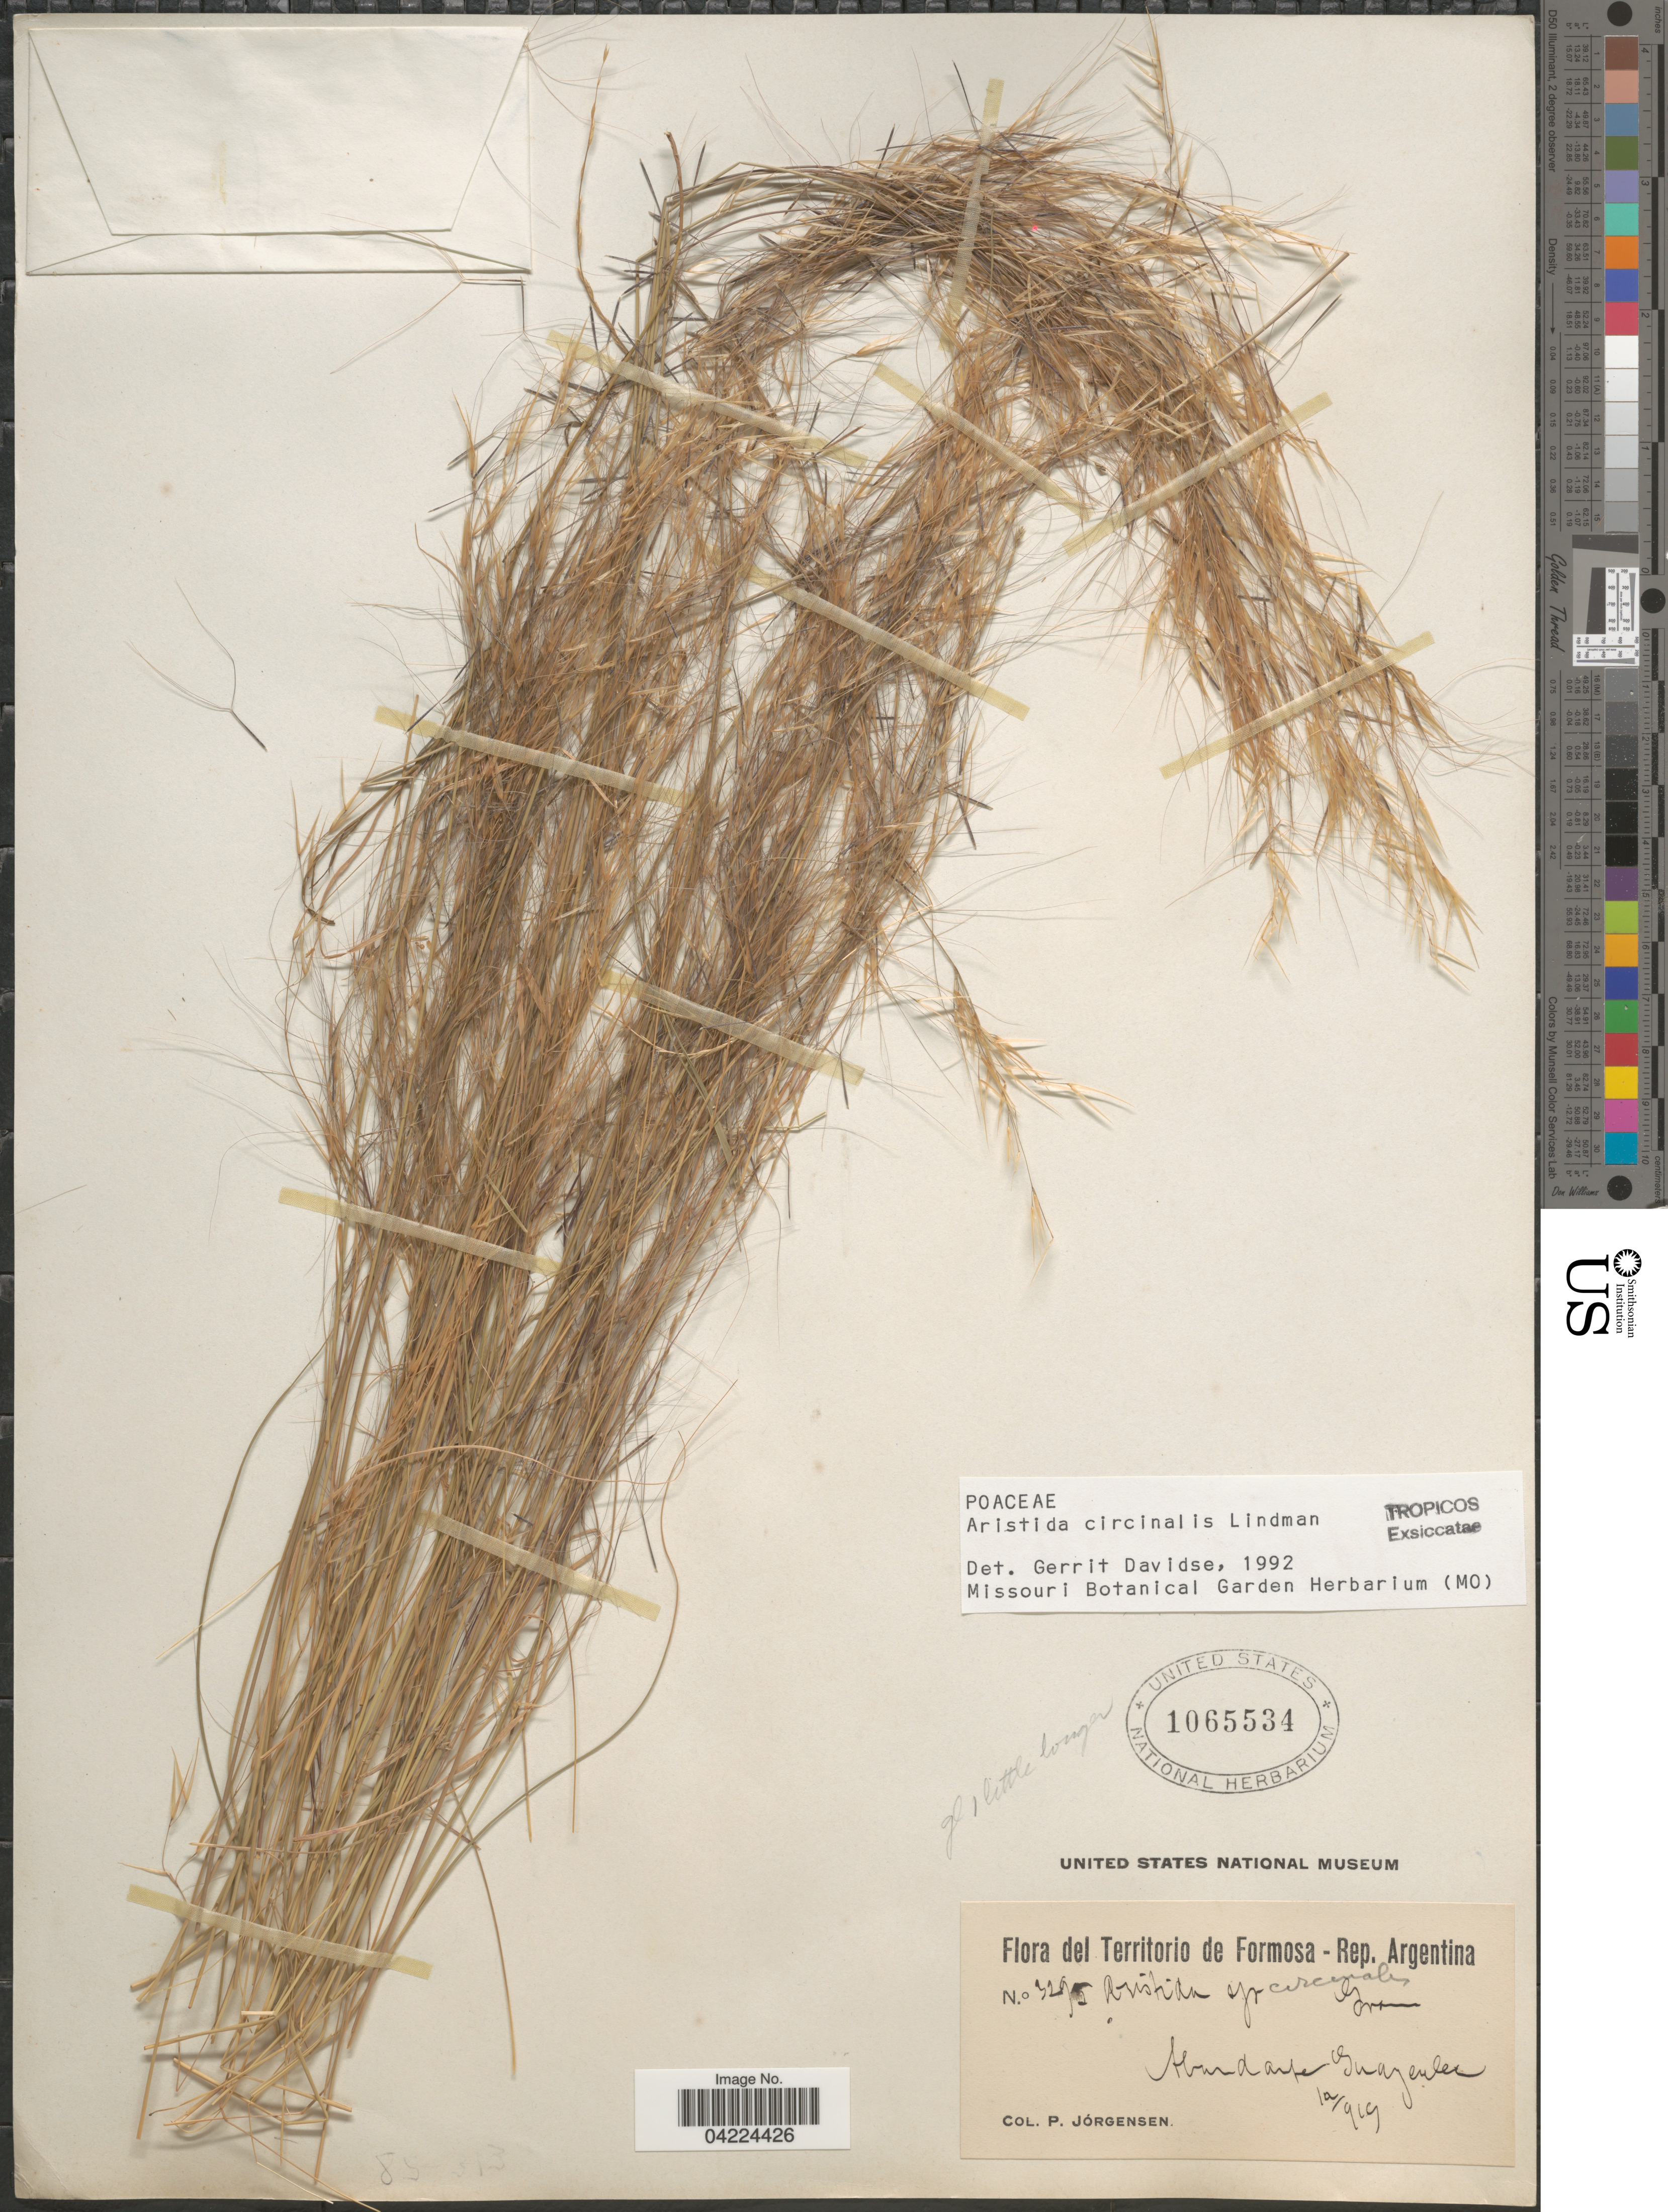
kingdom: Plantae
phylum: Tracheophyta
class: Liliopsida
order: Poales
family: Poaceae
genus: Aristida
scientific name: Aristida circinalis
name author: Lindm.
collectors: P. Jörgensen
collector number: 3295*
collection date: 1919-12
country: Argentina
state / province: Formosa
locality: Rep. Argentina. Abundante Guayculec.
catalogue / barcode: US 1065534